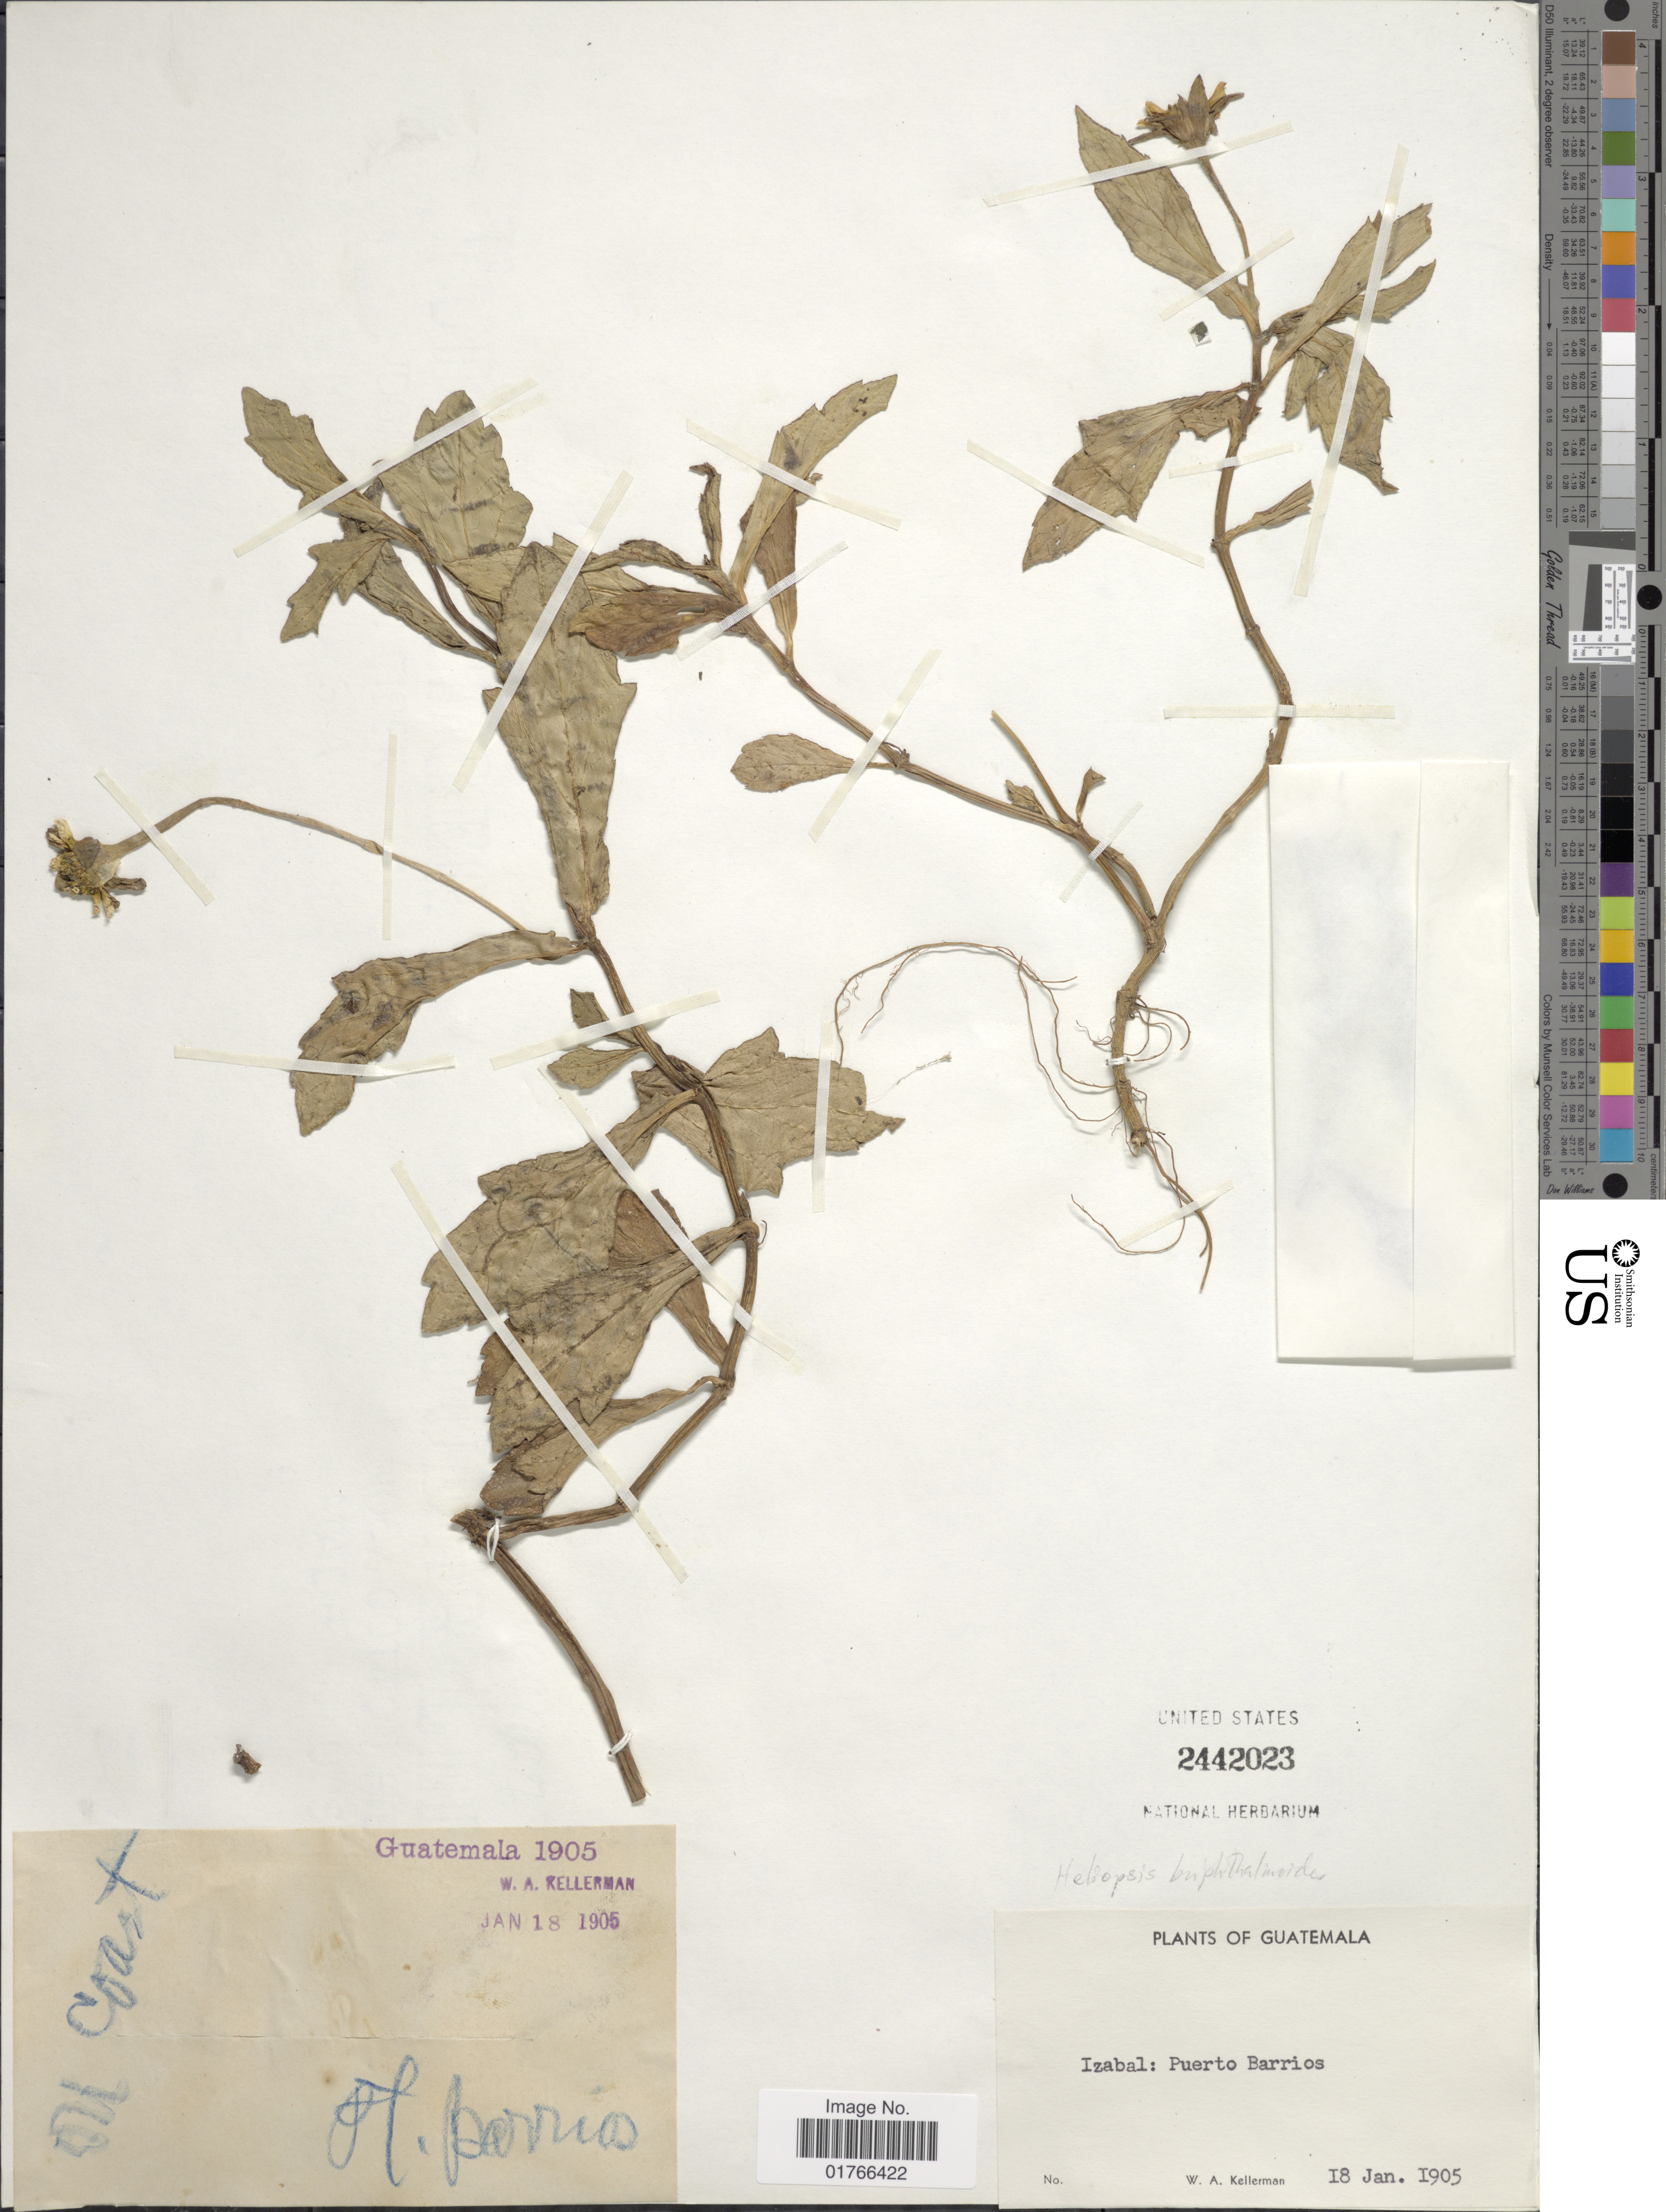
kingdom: Plantae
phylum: Tracheophyta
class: Magnoliopsida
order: Asterales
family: Asteraceae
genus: Sphagneticola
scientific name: Sphagneticola trilobata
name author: (L.) Pruski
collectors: W. Kellerman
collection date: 1905-01-18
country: Guatemala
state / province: Izabal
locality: Puerto Barrios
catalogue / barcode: US 2442023